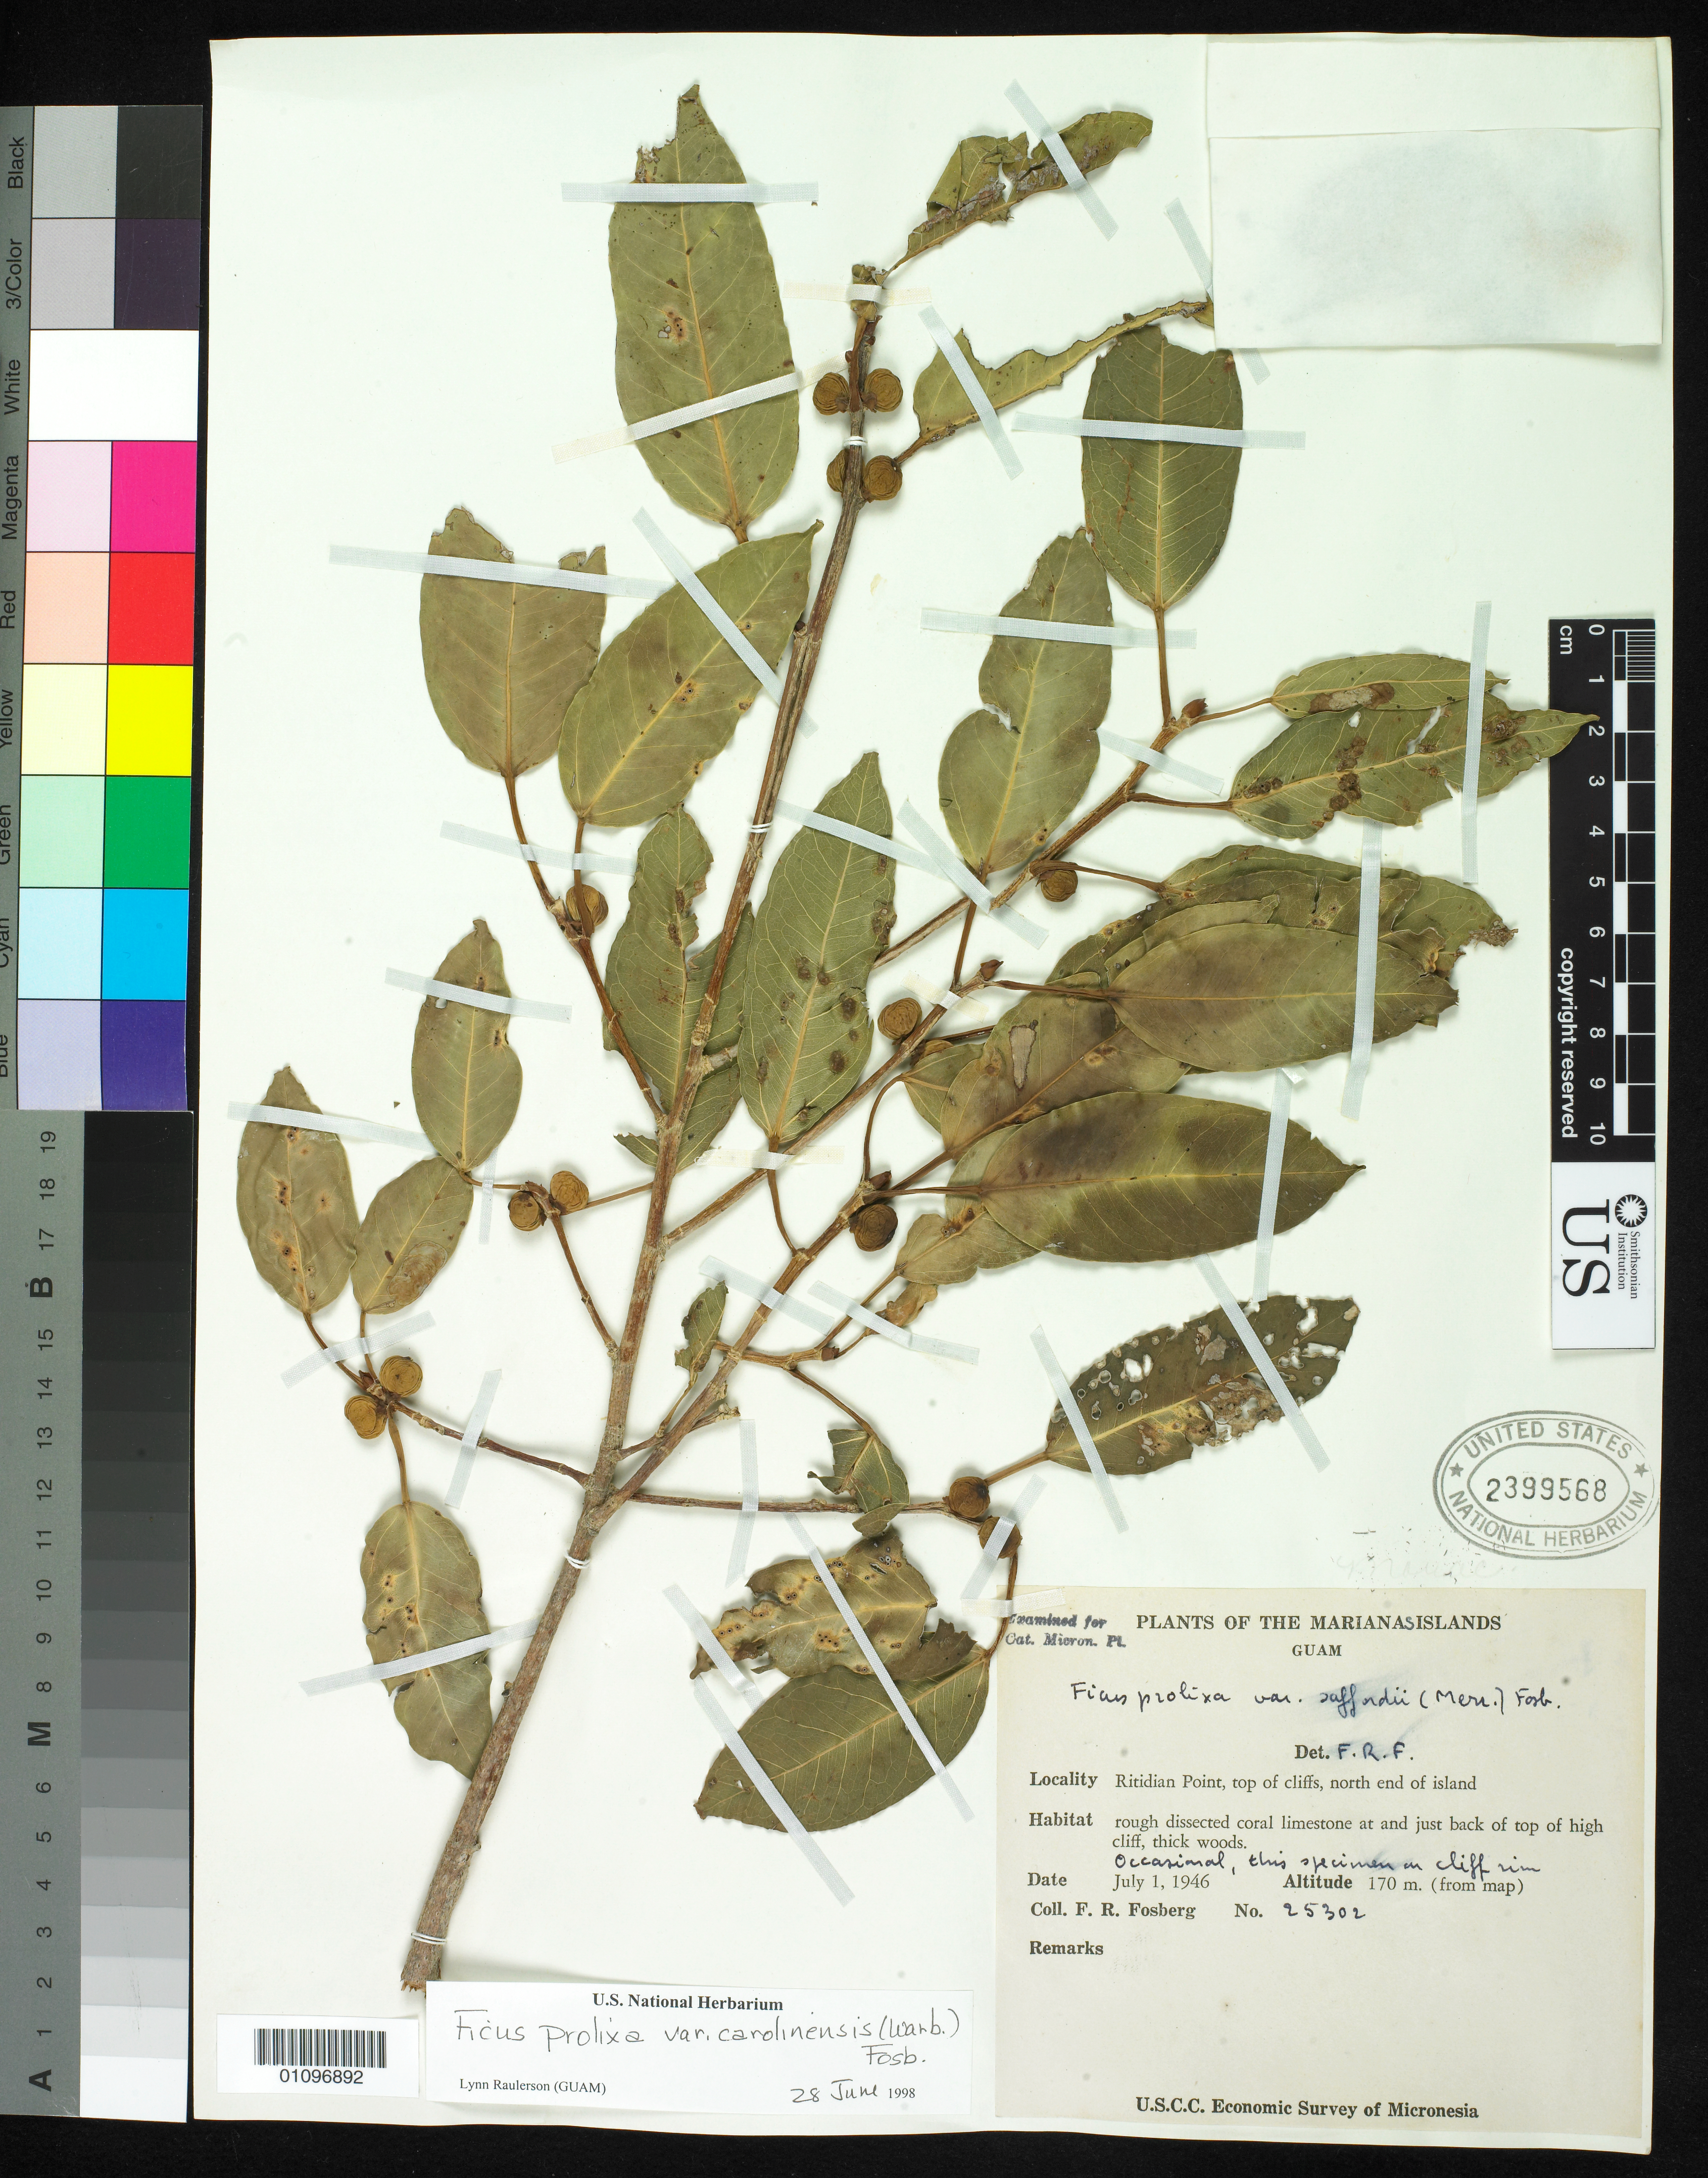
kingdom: Plantae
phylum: Tracheophyta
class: Magnoliopsida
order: Rosales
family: Moraceae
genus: Ficus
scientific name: Ficus prolixa var. carolinensis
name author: (Warb.) Fosberg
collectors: F. R. Fosberg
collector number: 25302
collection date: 1946-07-01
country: Guam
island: Guam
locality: Ritidian Point, top of cliffs, north end of island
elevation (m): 170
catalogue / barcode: US 2399568